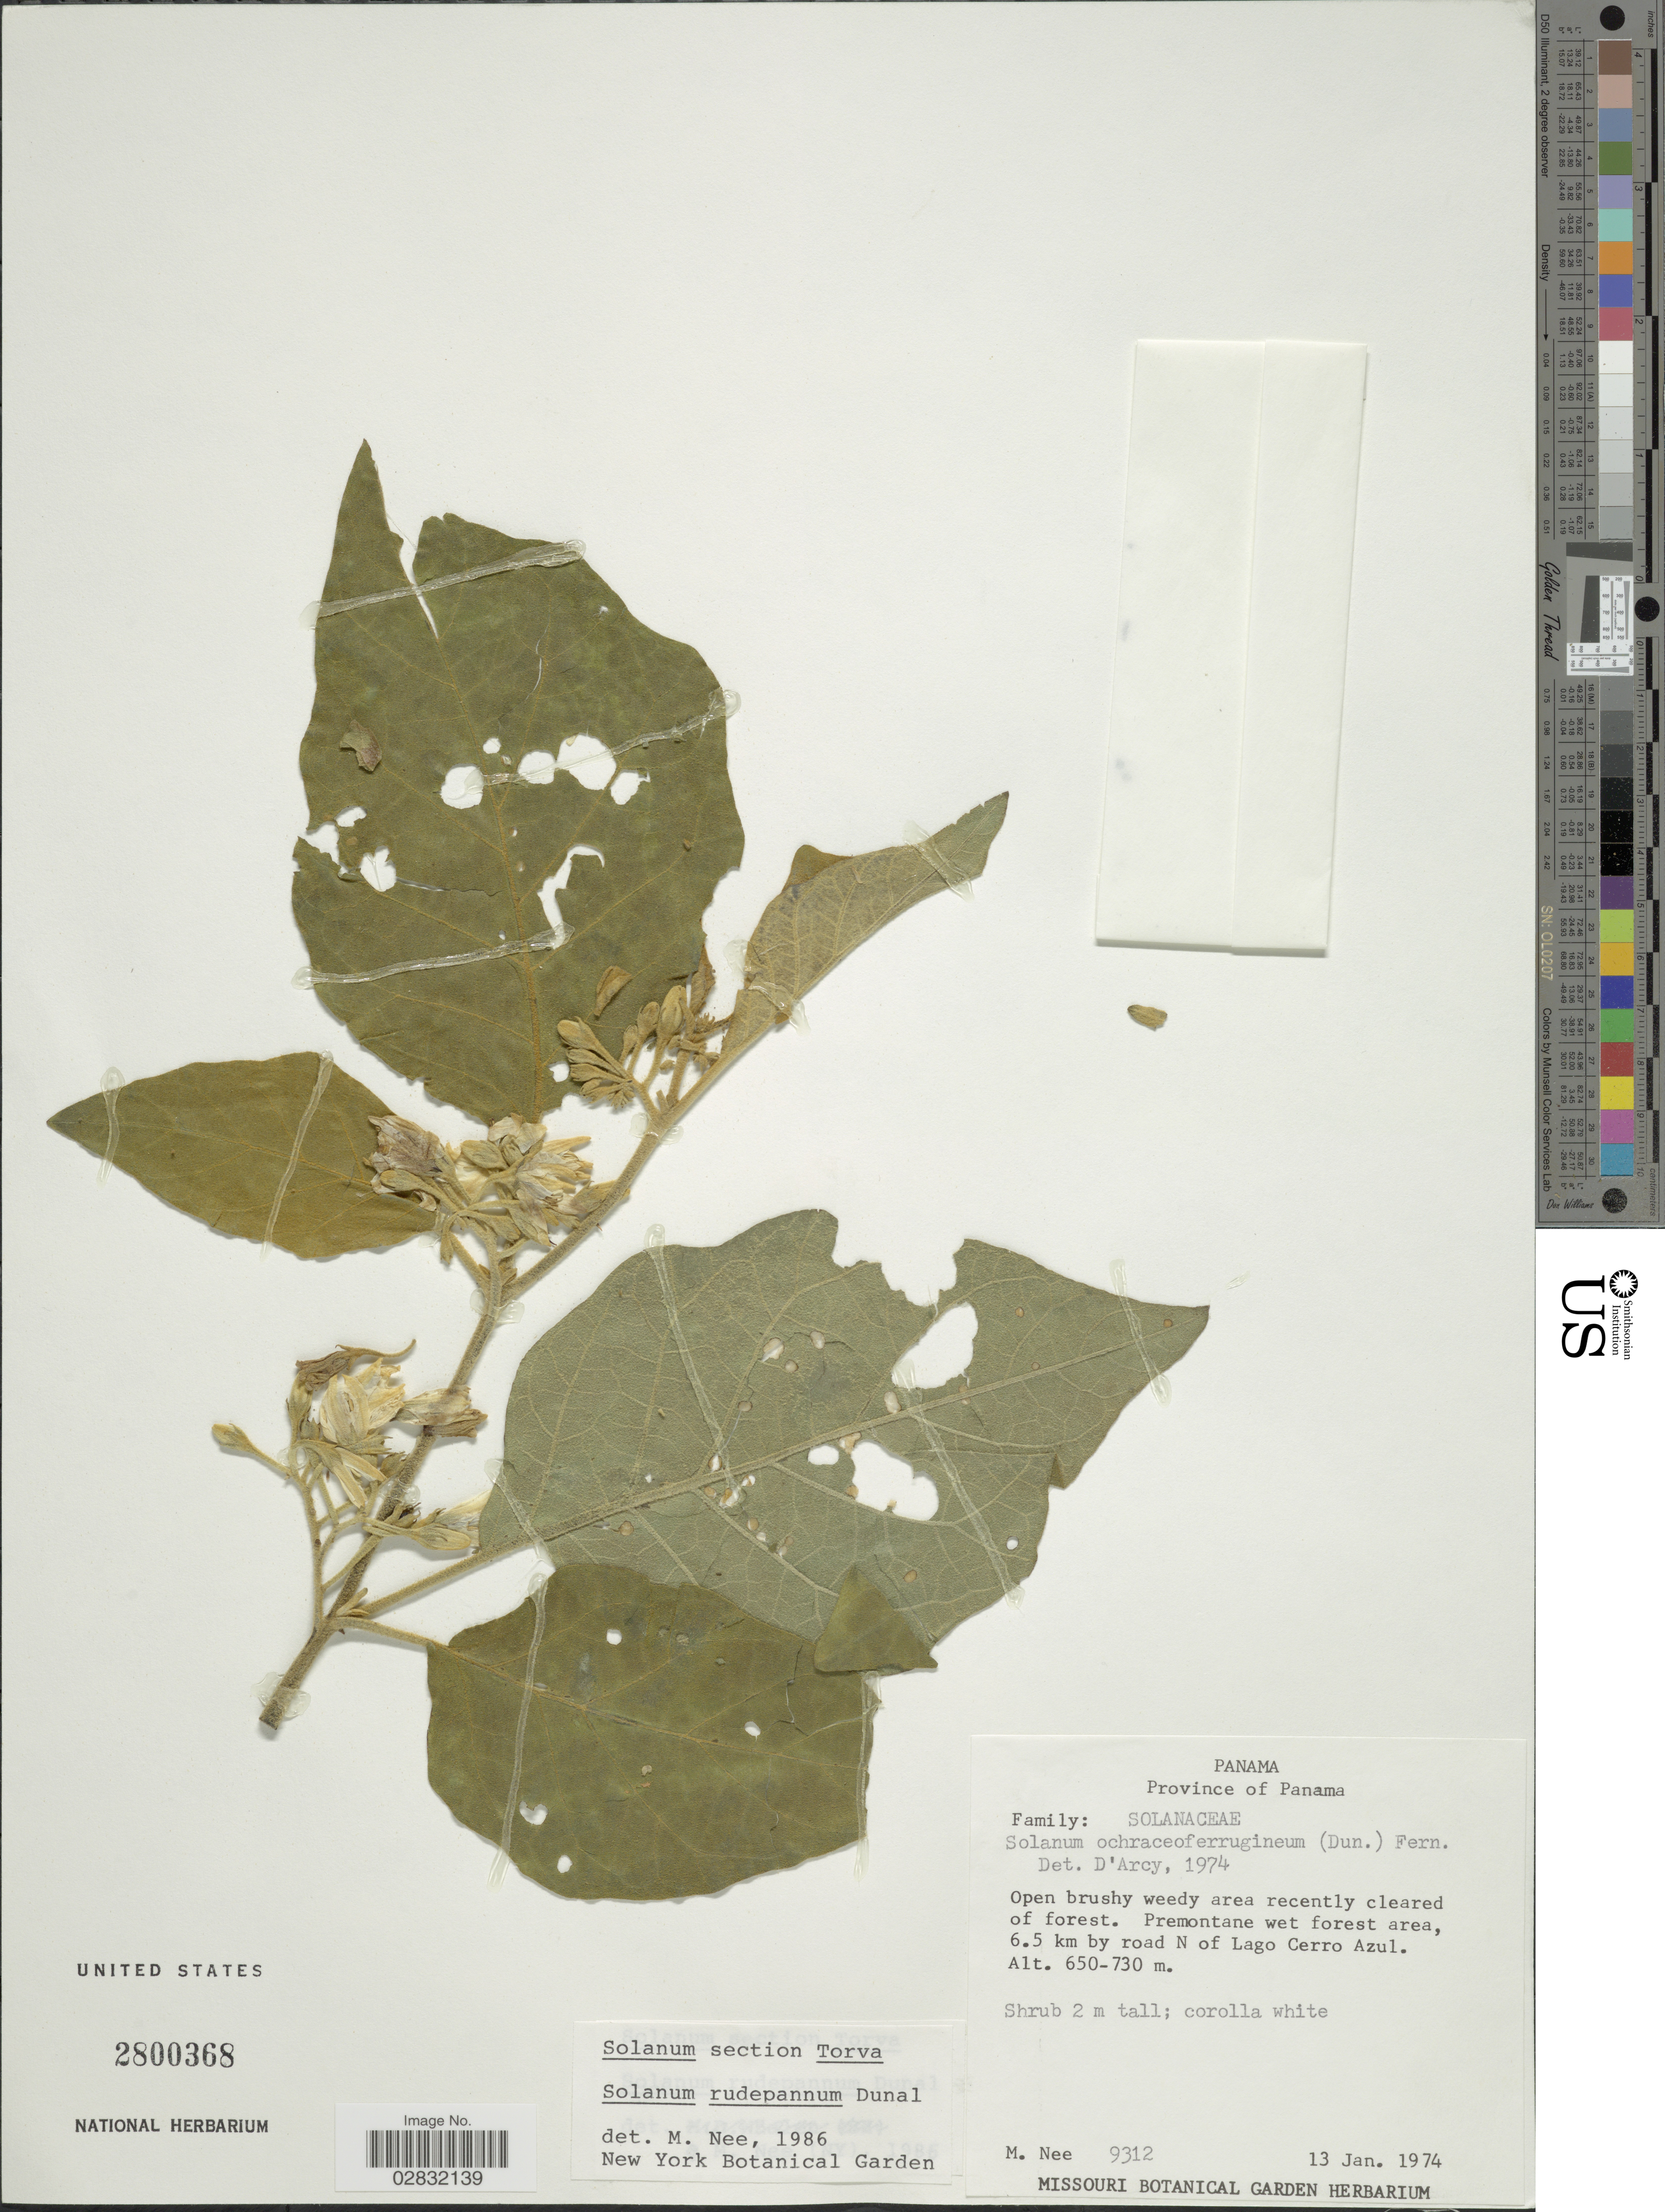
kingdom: Plantae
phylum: Tracheophyta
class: Magnoliopsida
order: Solanales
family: Solanaceae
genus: Solanum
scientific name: Solanum rudepannum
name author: Dunal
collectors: M. Nee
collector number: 9312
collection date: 1974-01-13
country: Panama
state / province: Panamá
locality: Province of Panama, 6.5 km by road N of Lago Cerro Azul.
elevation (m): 650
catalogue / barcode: US 2800368